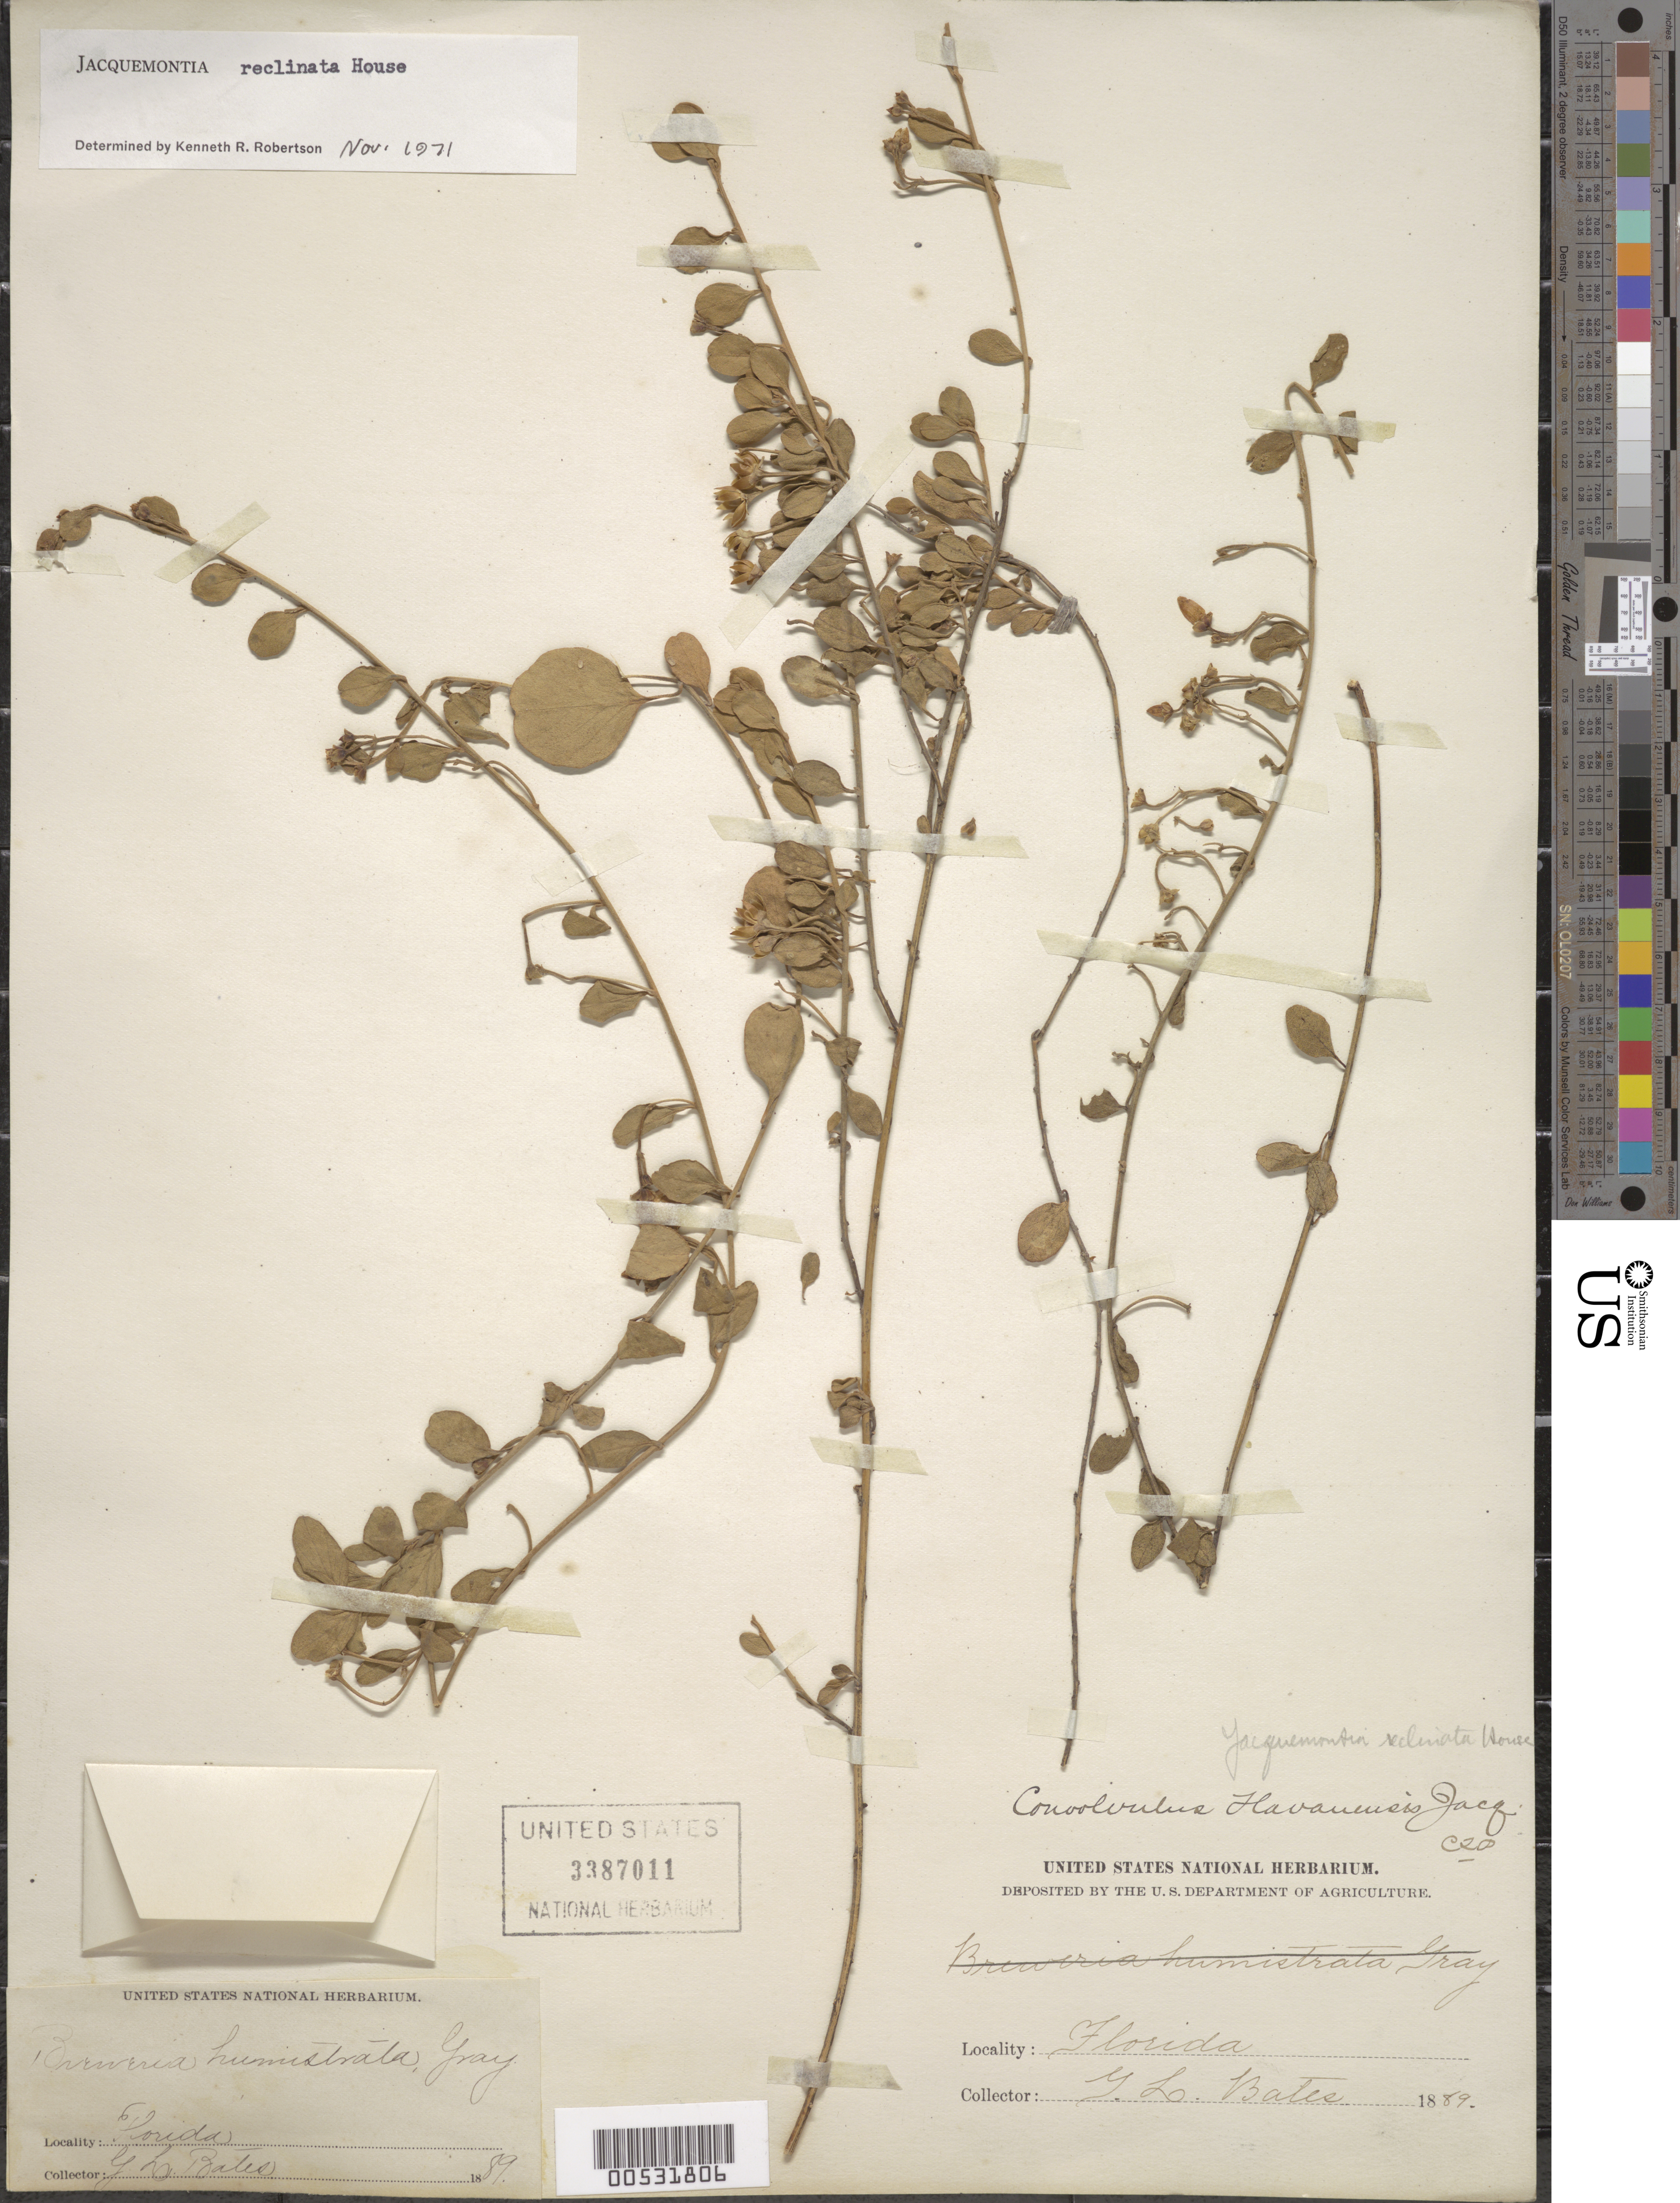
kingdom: Plantae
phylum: Tracheophyta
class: Magnoliopsida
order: Solanales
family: Convolvulaceae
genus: Jacquemontia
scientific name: Jacquemontia reclinata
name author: House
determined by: Robertson, K. R.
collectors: G. Bates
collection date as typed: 1889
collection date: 1889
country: United States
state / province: Florida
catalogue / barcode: US 3387011